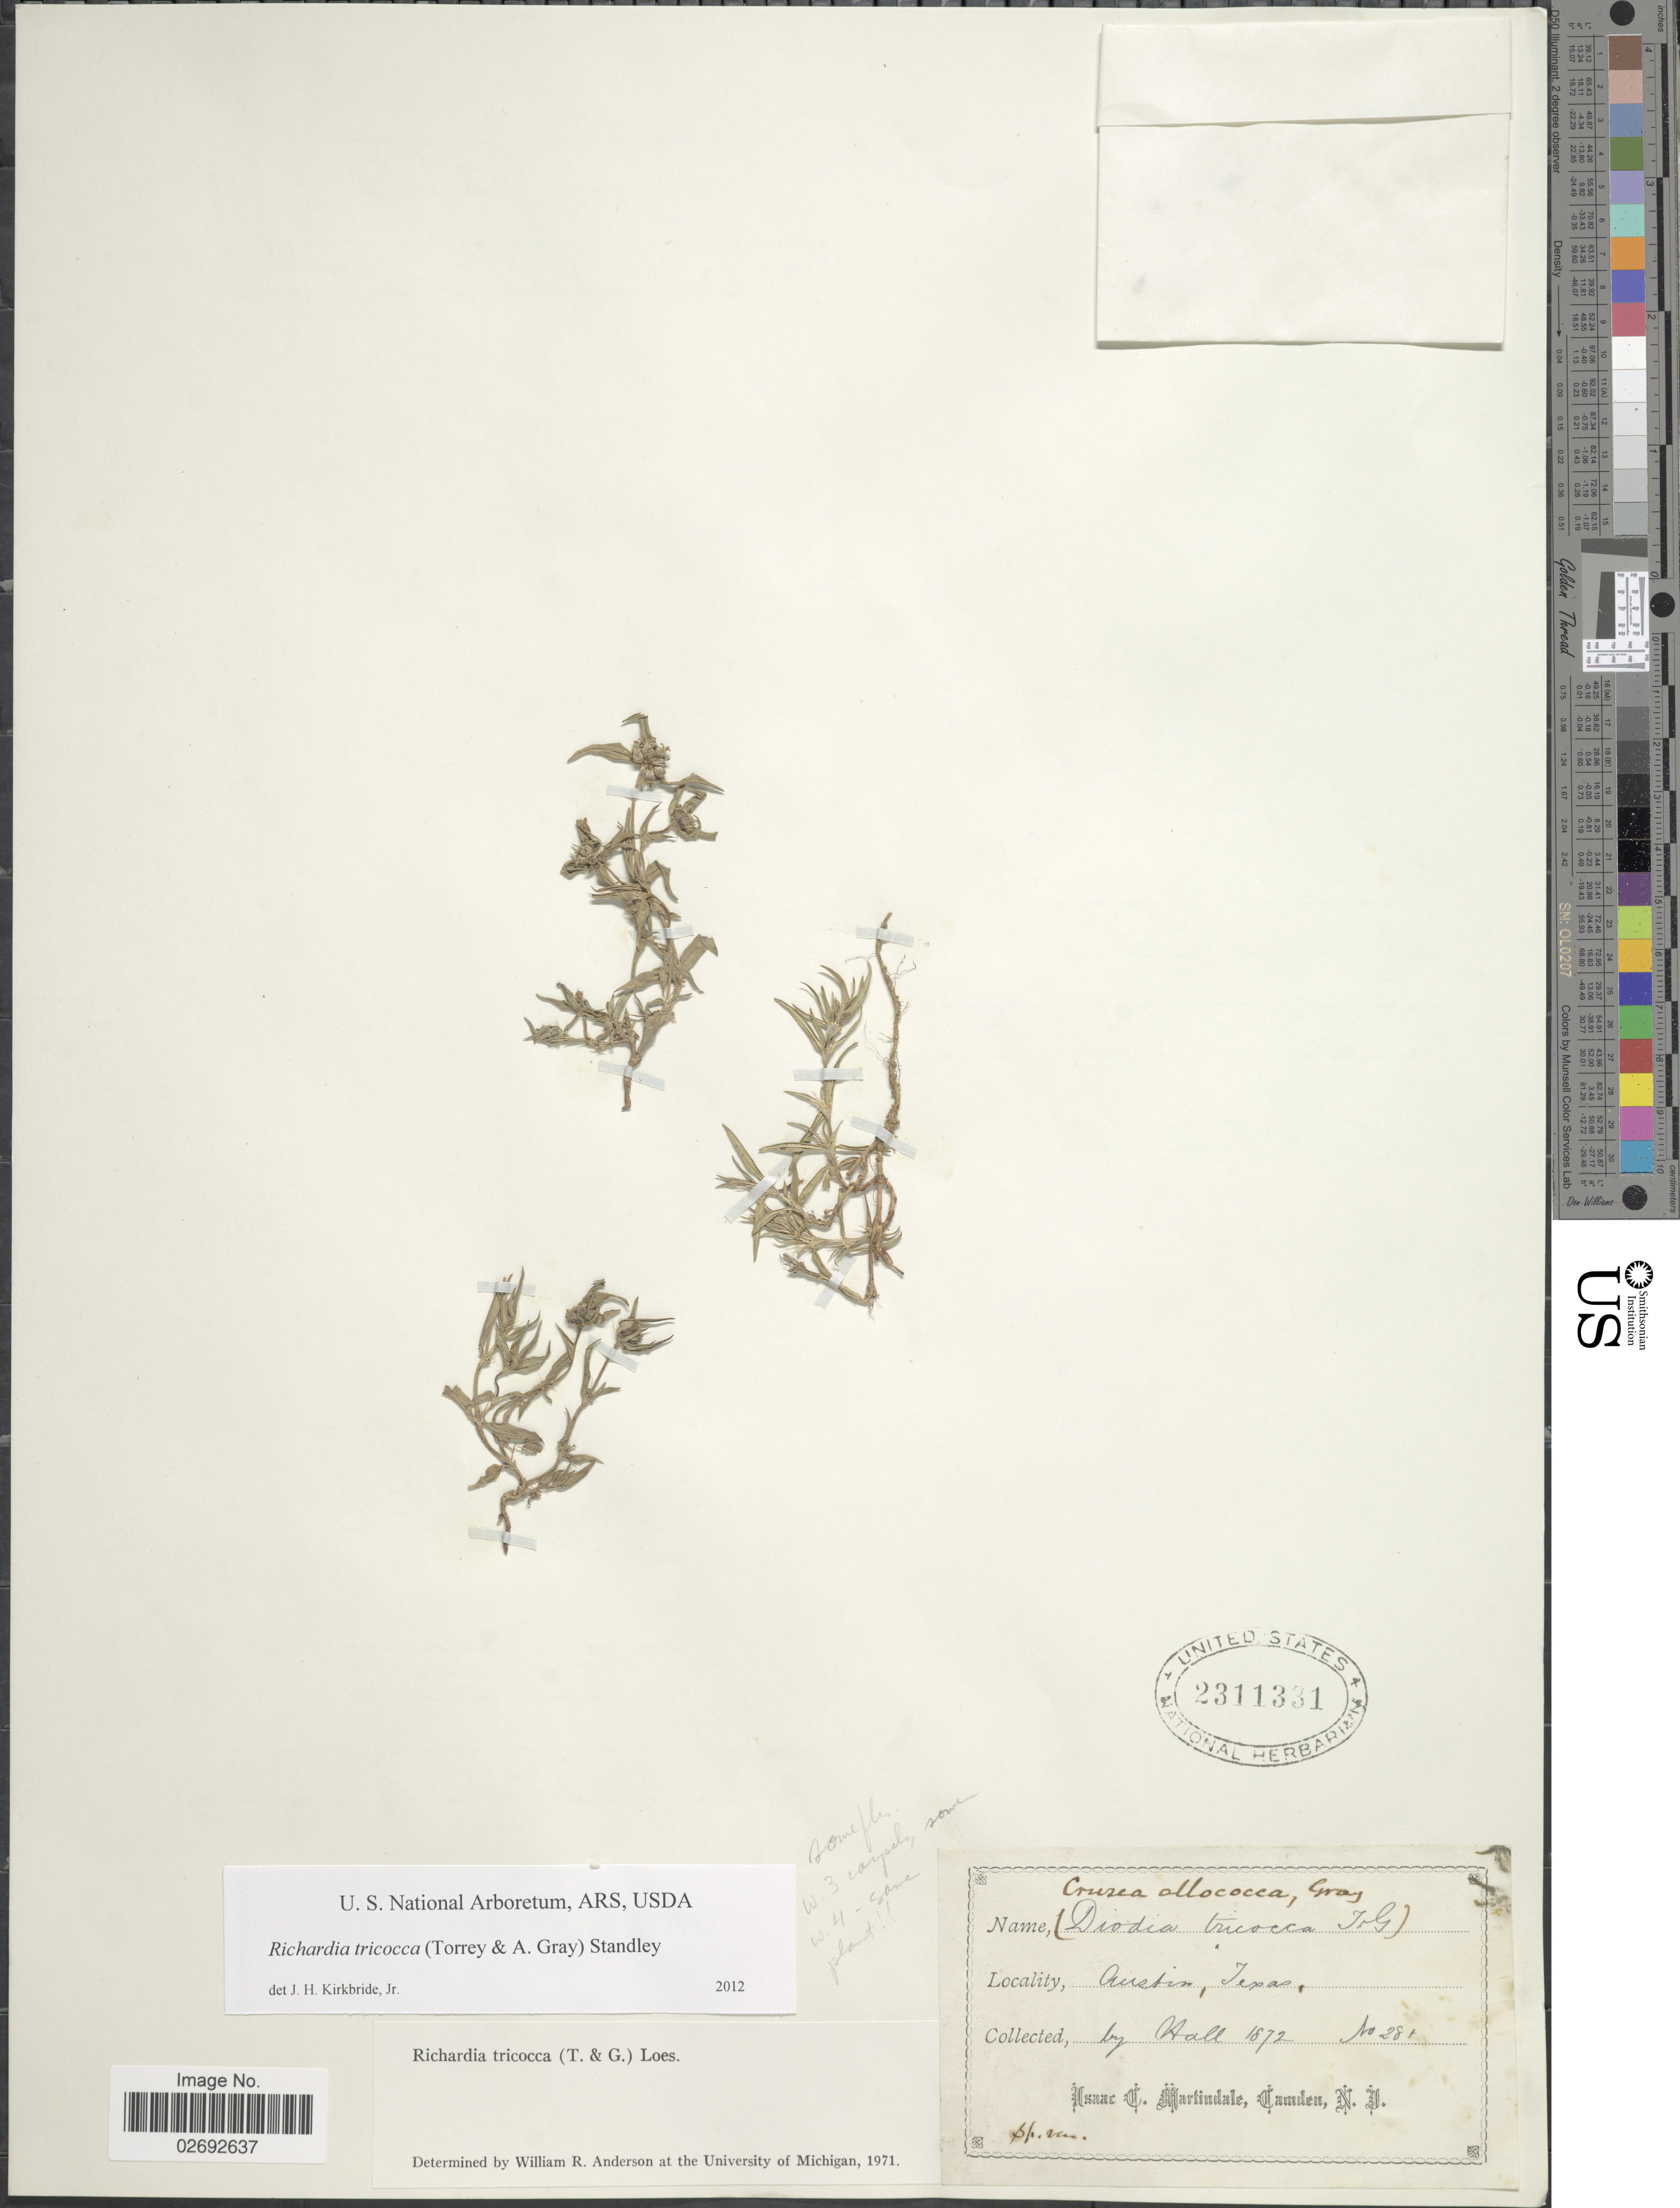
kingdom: Plantae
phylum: Tracheophyta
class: Magnoliopsida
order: Gentianales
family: Rubiaceae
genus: Richardia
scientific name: Richardia tricocca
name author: (Torr.) Standl.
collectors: -- Hall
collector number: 281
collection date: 1872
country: United States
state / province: Texas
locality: Austin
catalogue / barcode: US 2311331